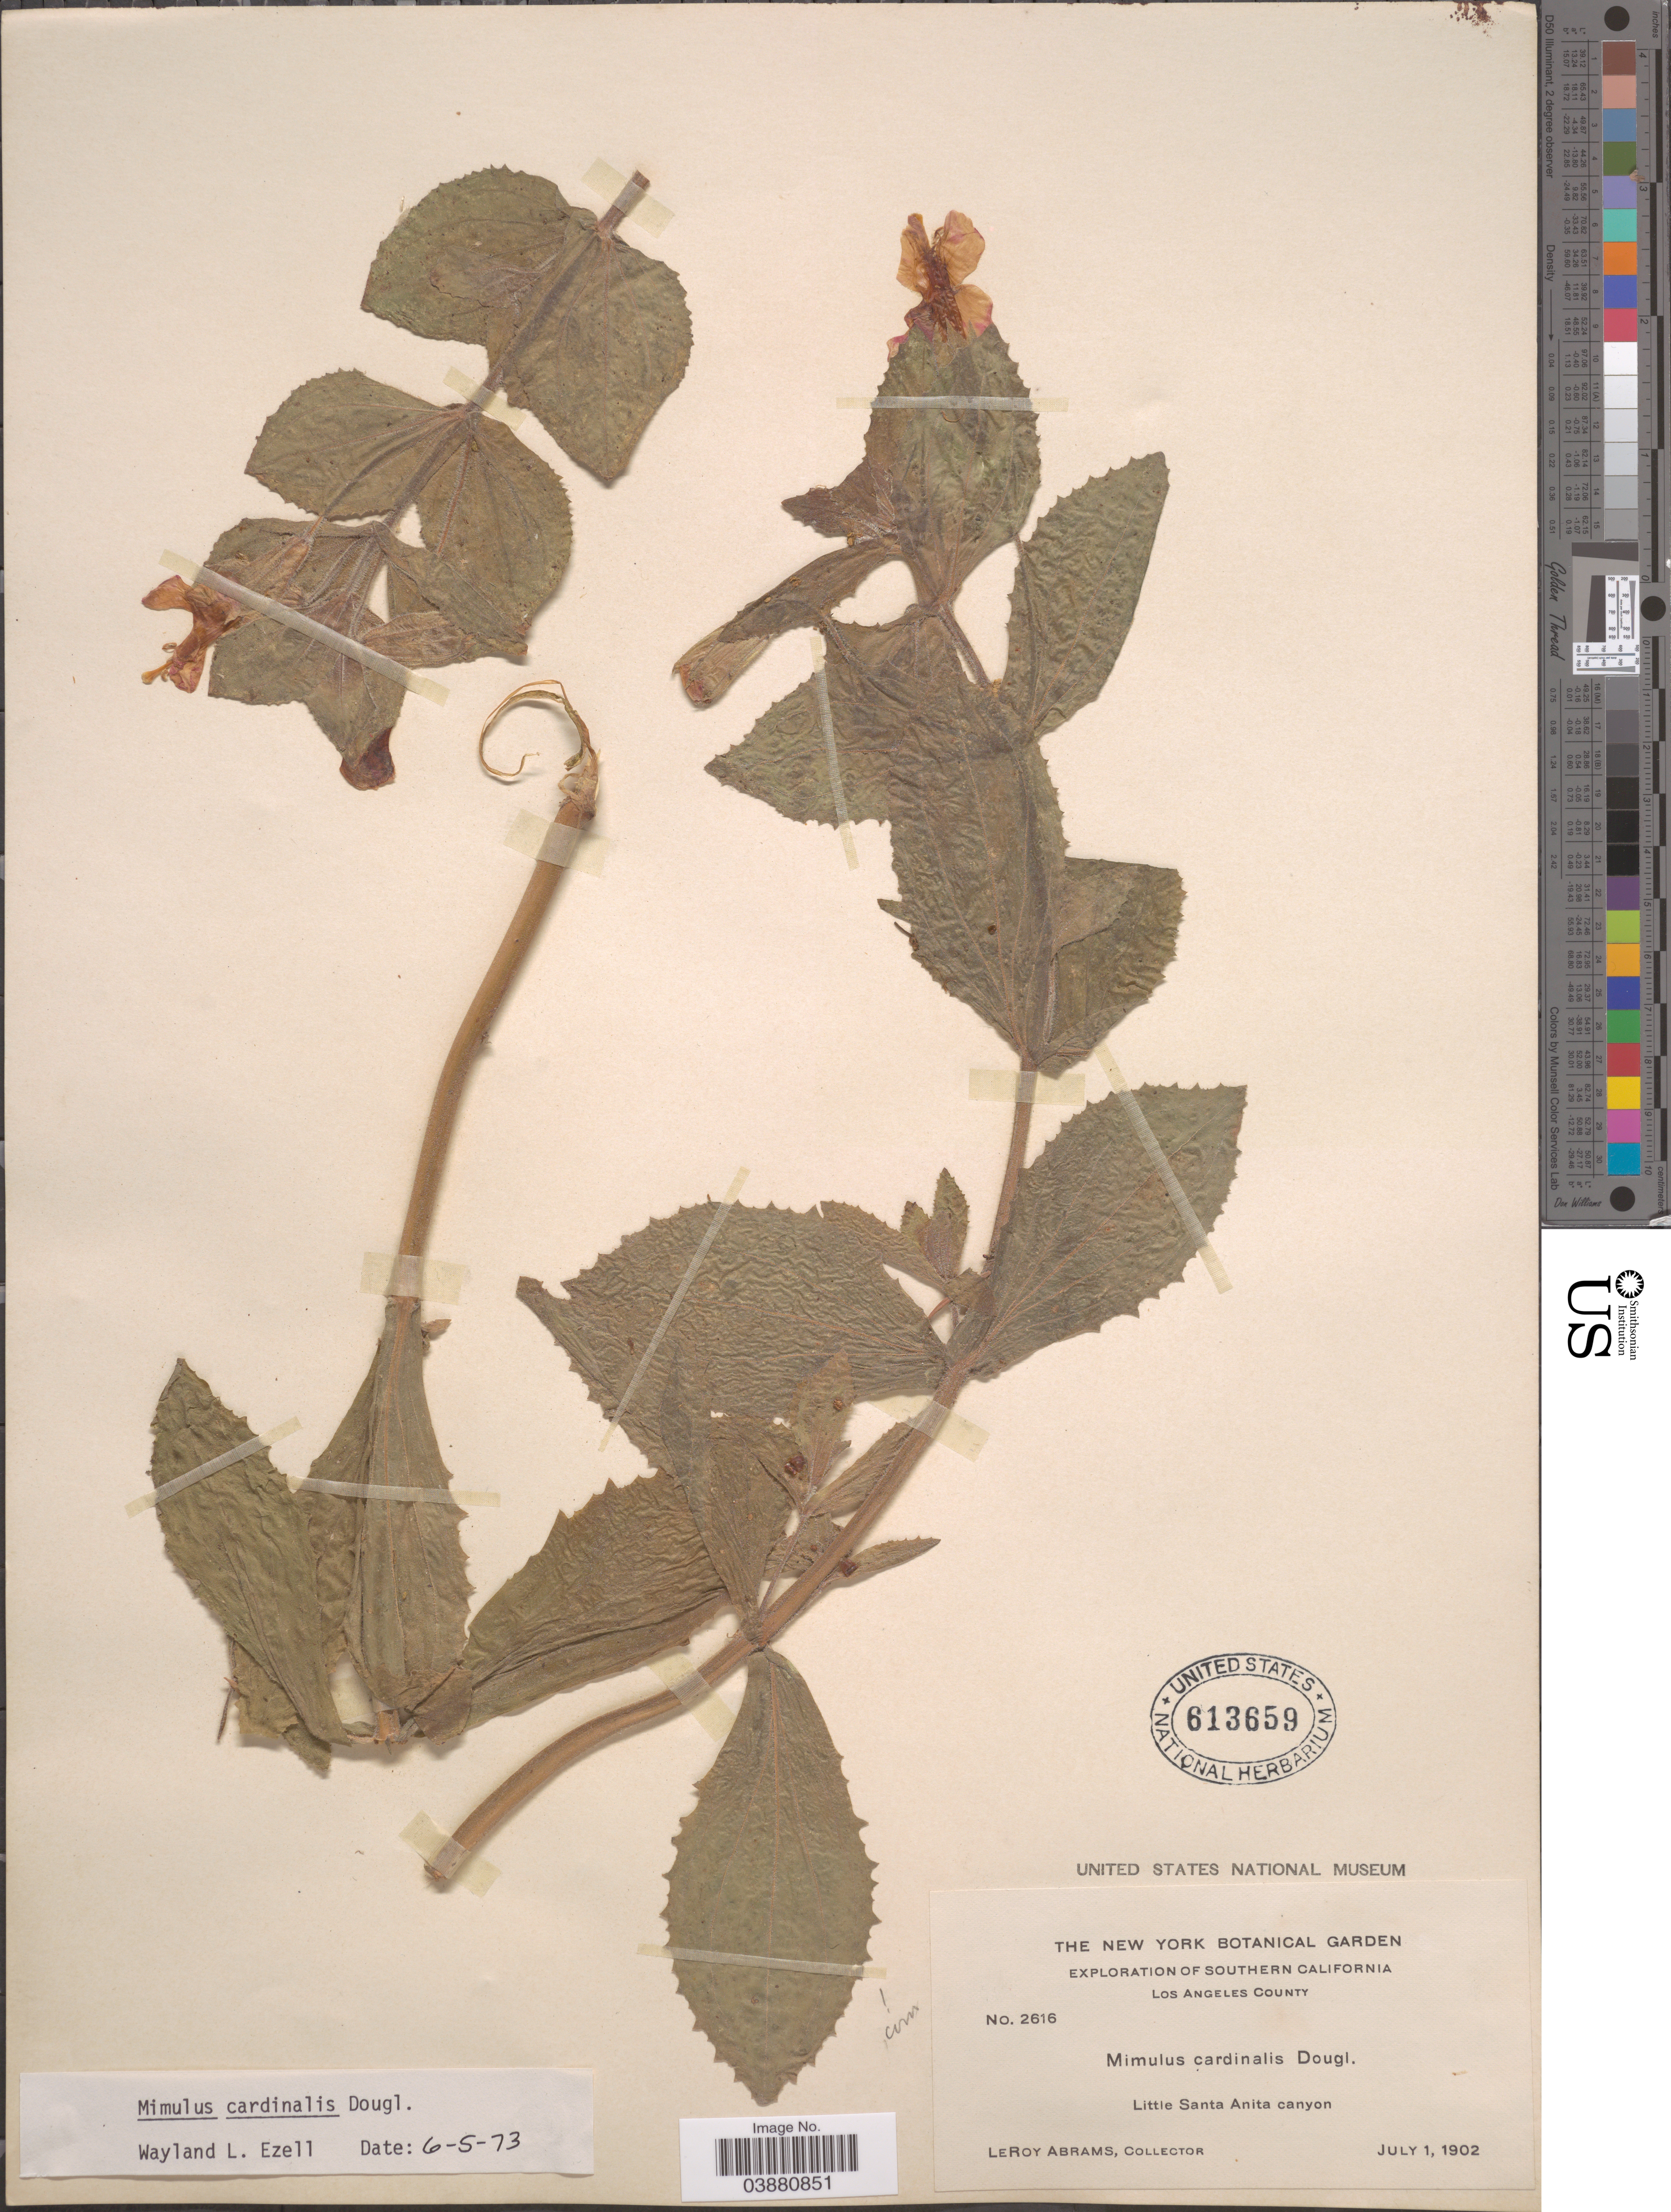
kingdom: Plantae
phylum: Tracheophyta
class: Magnoliopsida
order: Lamiales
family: Phrymaceae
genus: Mimulus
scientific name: Mimulus cardinalis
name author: Douglas ex Benth.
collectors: L. Abrams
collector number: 2616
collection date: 1902-07-01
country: United States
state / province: California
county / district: Los Angeles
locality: Southern California. Los Angeles County. Little Santa Anita canyon.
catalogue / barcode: US 613659